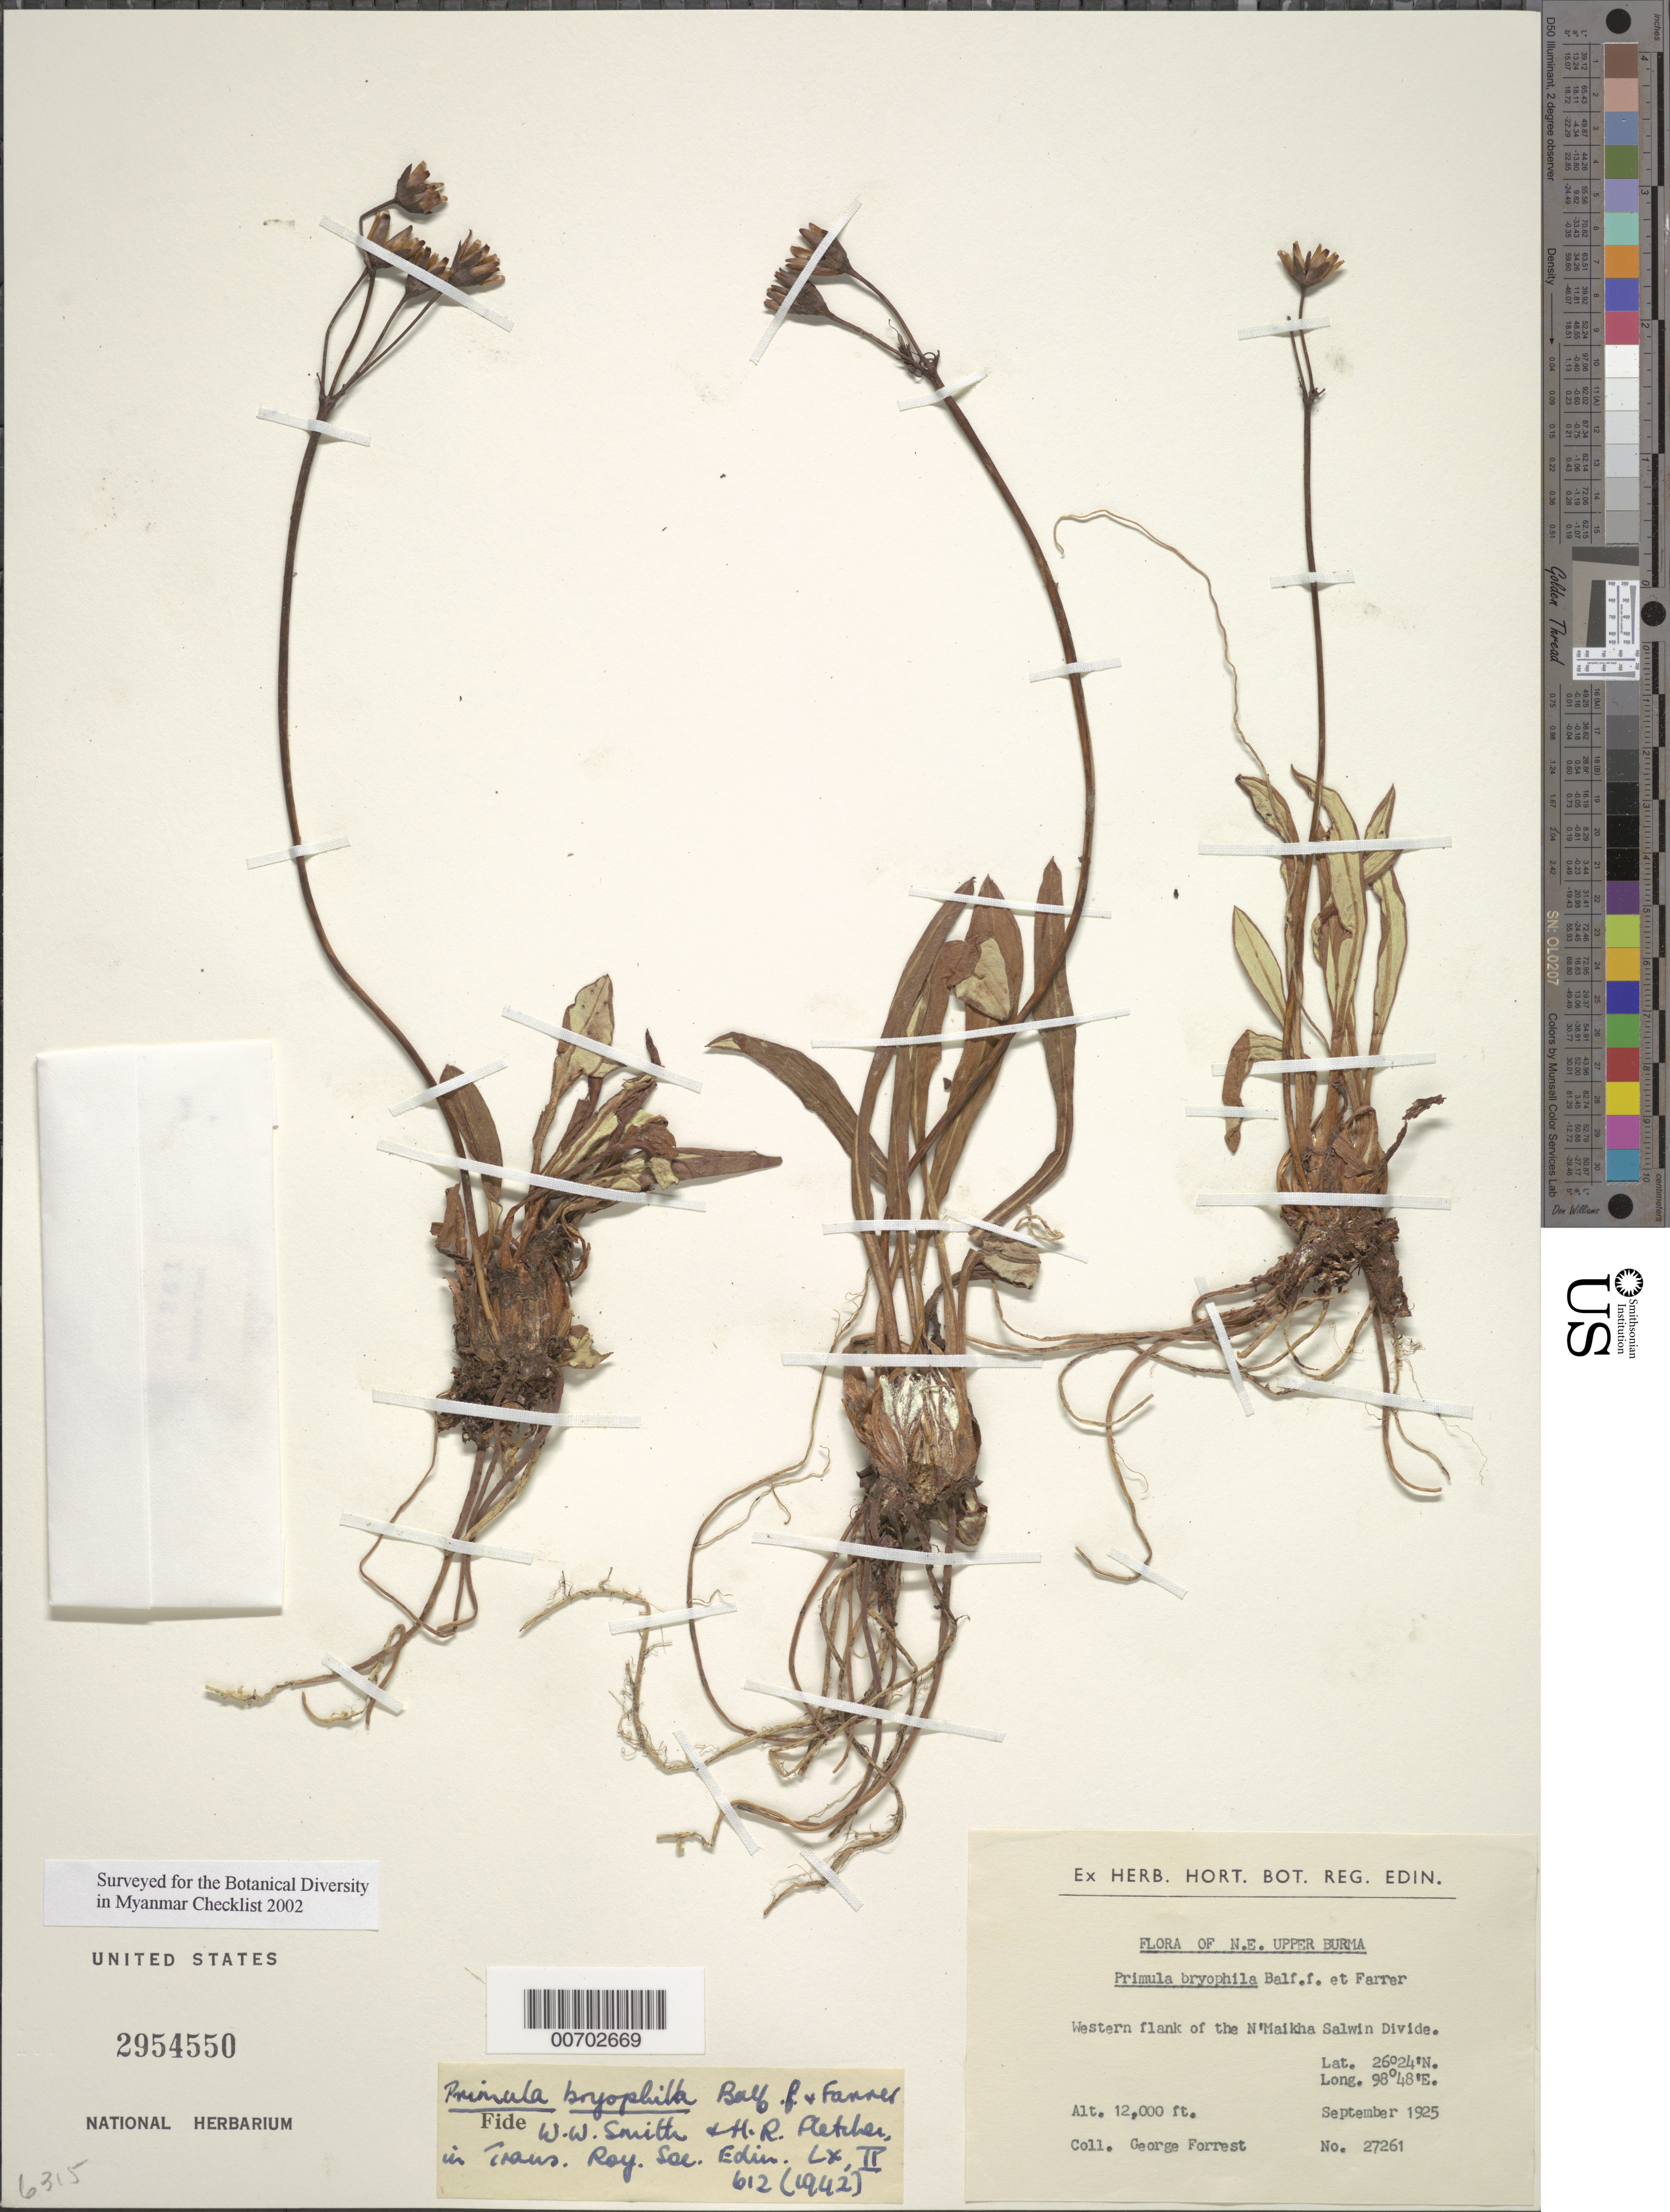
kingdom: Plantae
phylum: Tracheophyta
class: Magnoliopsida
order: Ericales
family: Primulaceae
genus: Primula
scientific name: Primula bryophila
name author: Balf. f. & Farrer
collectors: G. Forrest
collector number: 27261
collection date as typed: Sep 1925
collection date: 1925-09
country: Myanmar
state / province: Kachin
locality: N'Maikha-Salwin Divide, W flank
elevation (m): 3658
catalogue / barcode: US 2954550